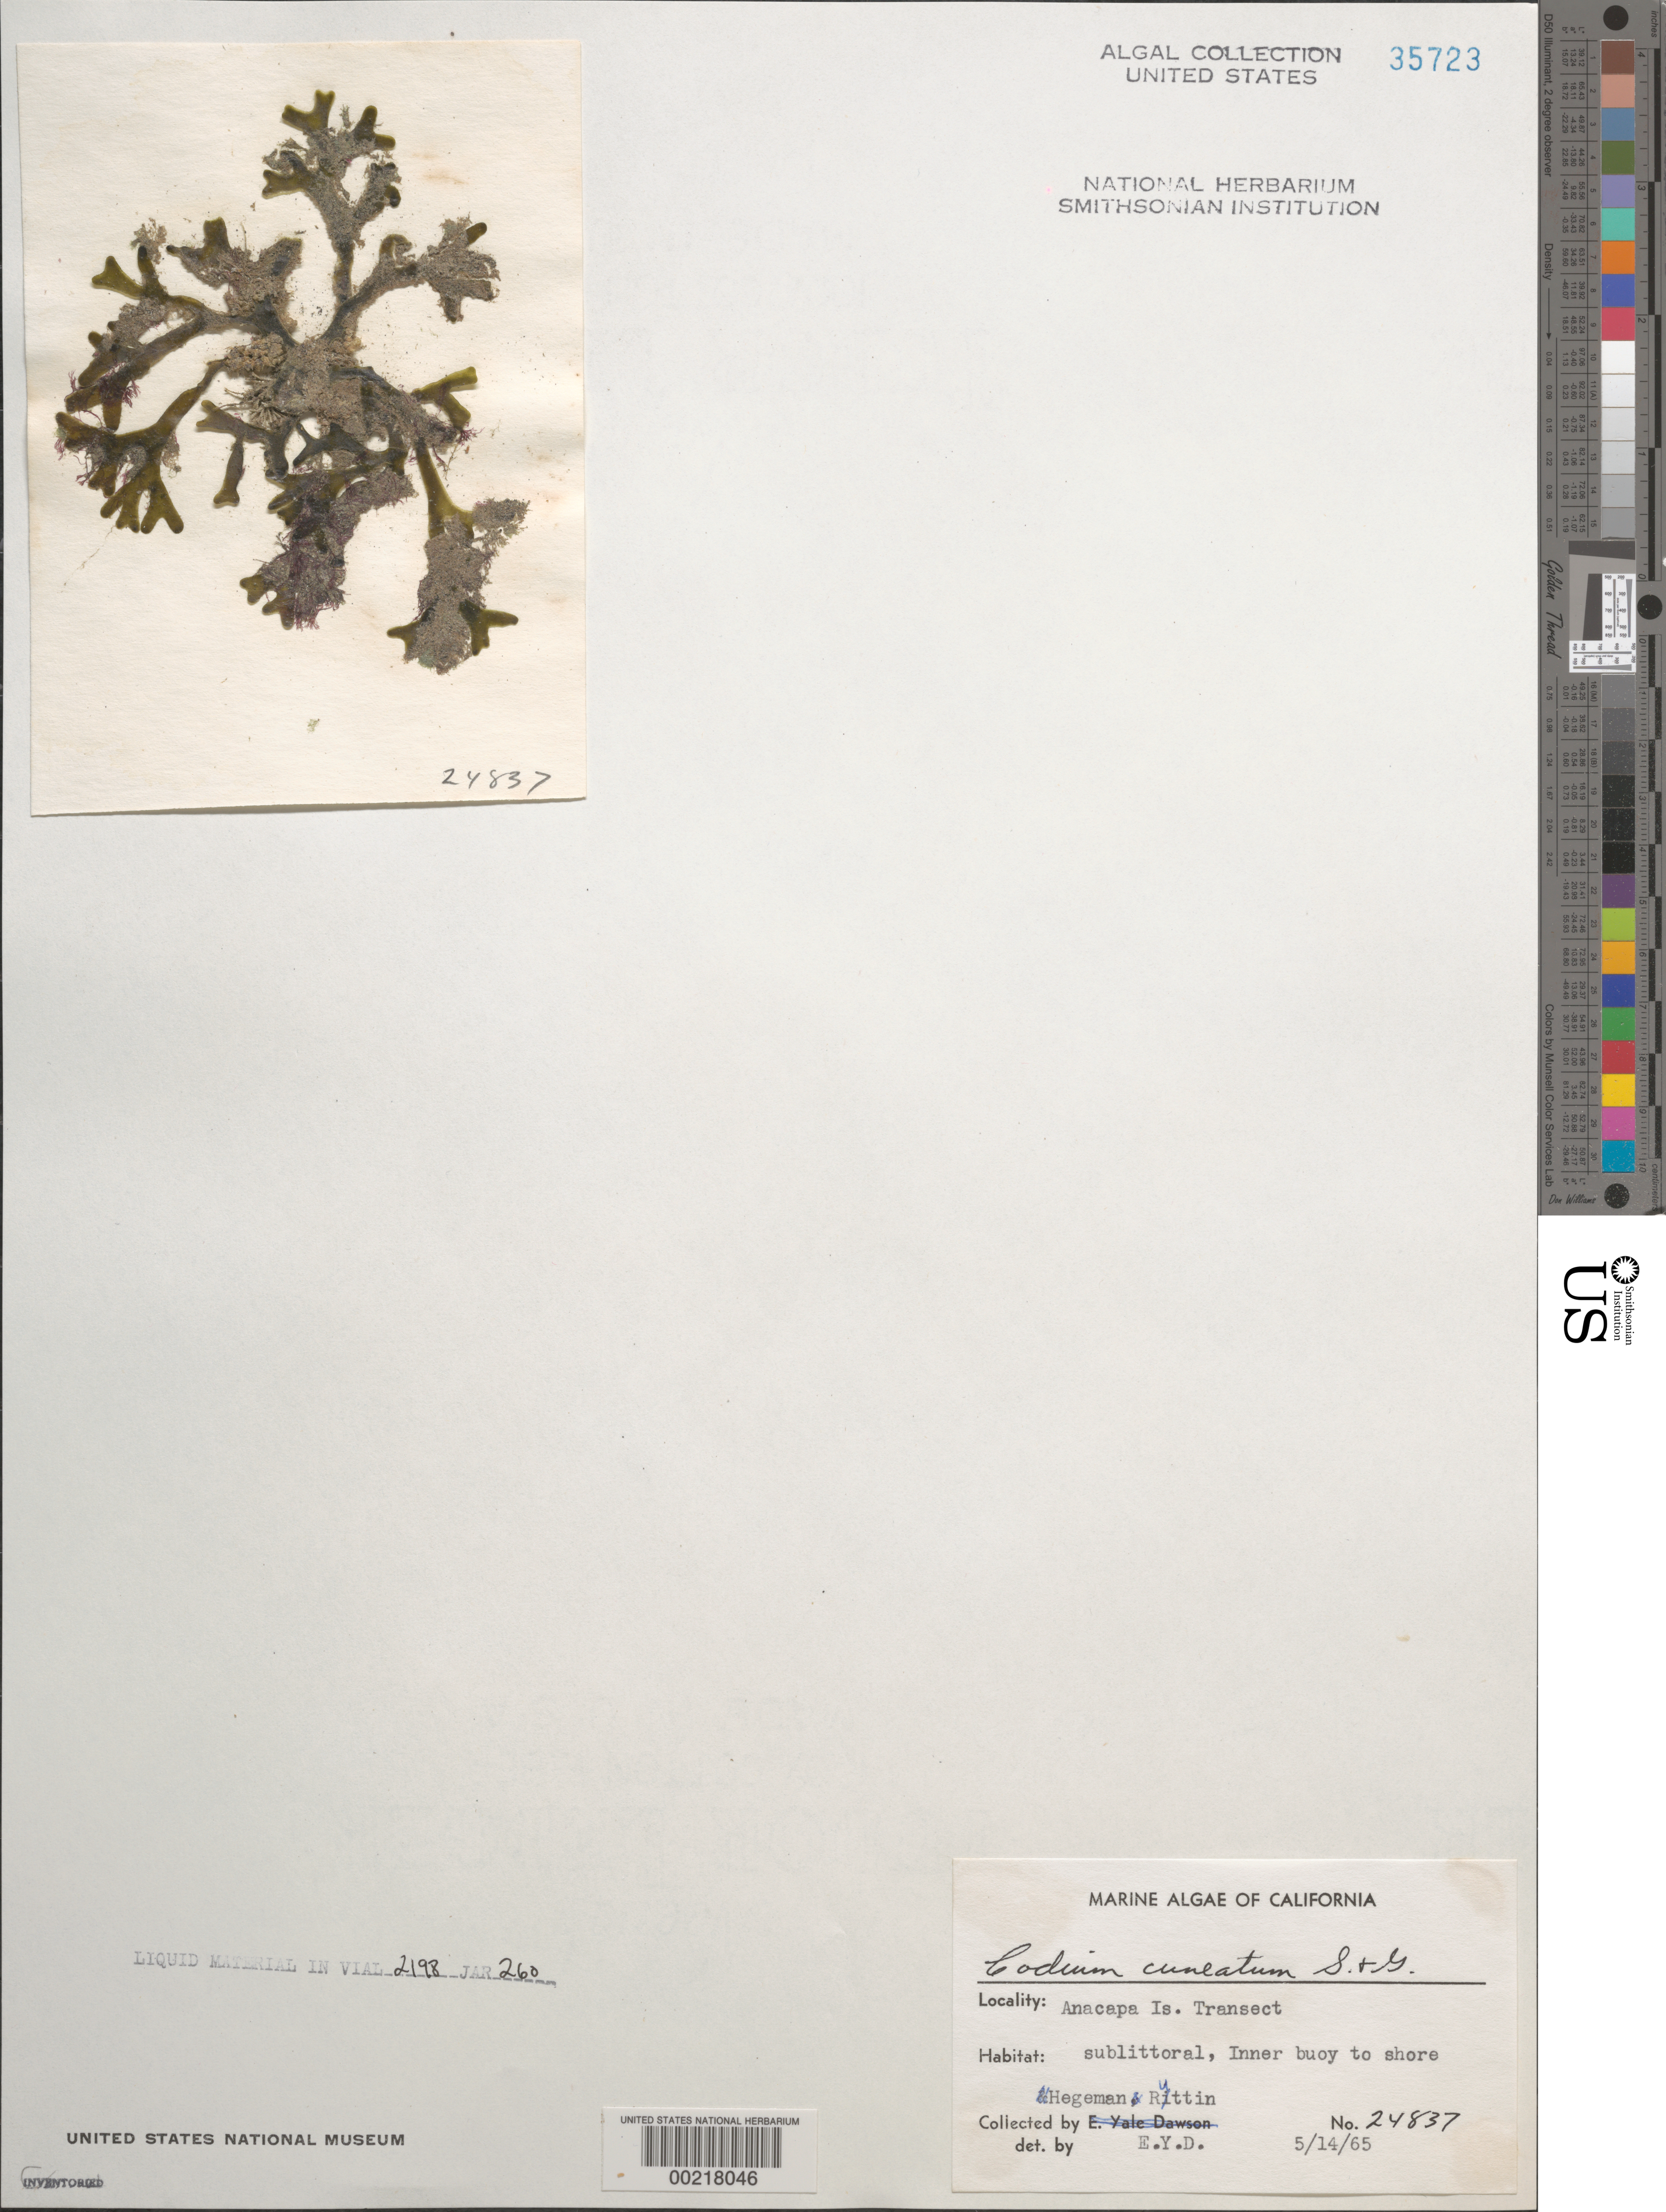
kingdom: Plantae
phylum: Chlorophyta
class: Ulvophyceae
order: Bryopsidales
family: Codiaceae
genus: Codium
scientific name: Codium simulans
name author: Setch. & N.L. Gardner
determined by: Algae name updating Project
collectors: R. Hegeman & -. Ruttin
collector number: EYD 24837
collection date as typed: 14 May 1965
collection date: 1965-05-14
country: United States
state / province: California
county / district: Ventura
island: Anacapa Island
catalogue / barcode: US 35723